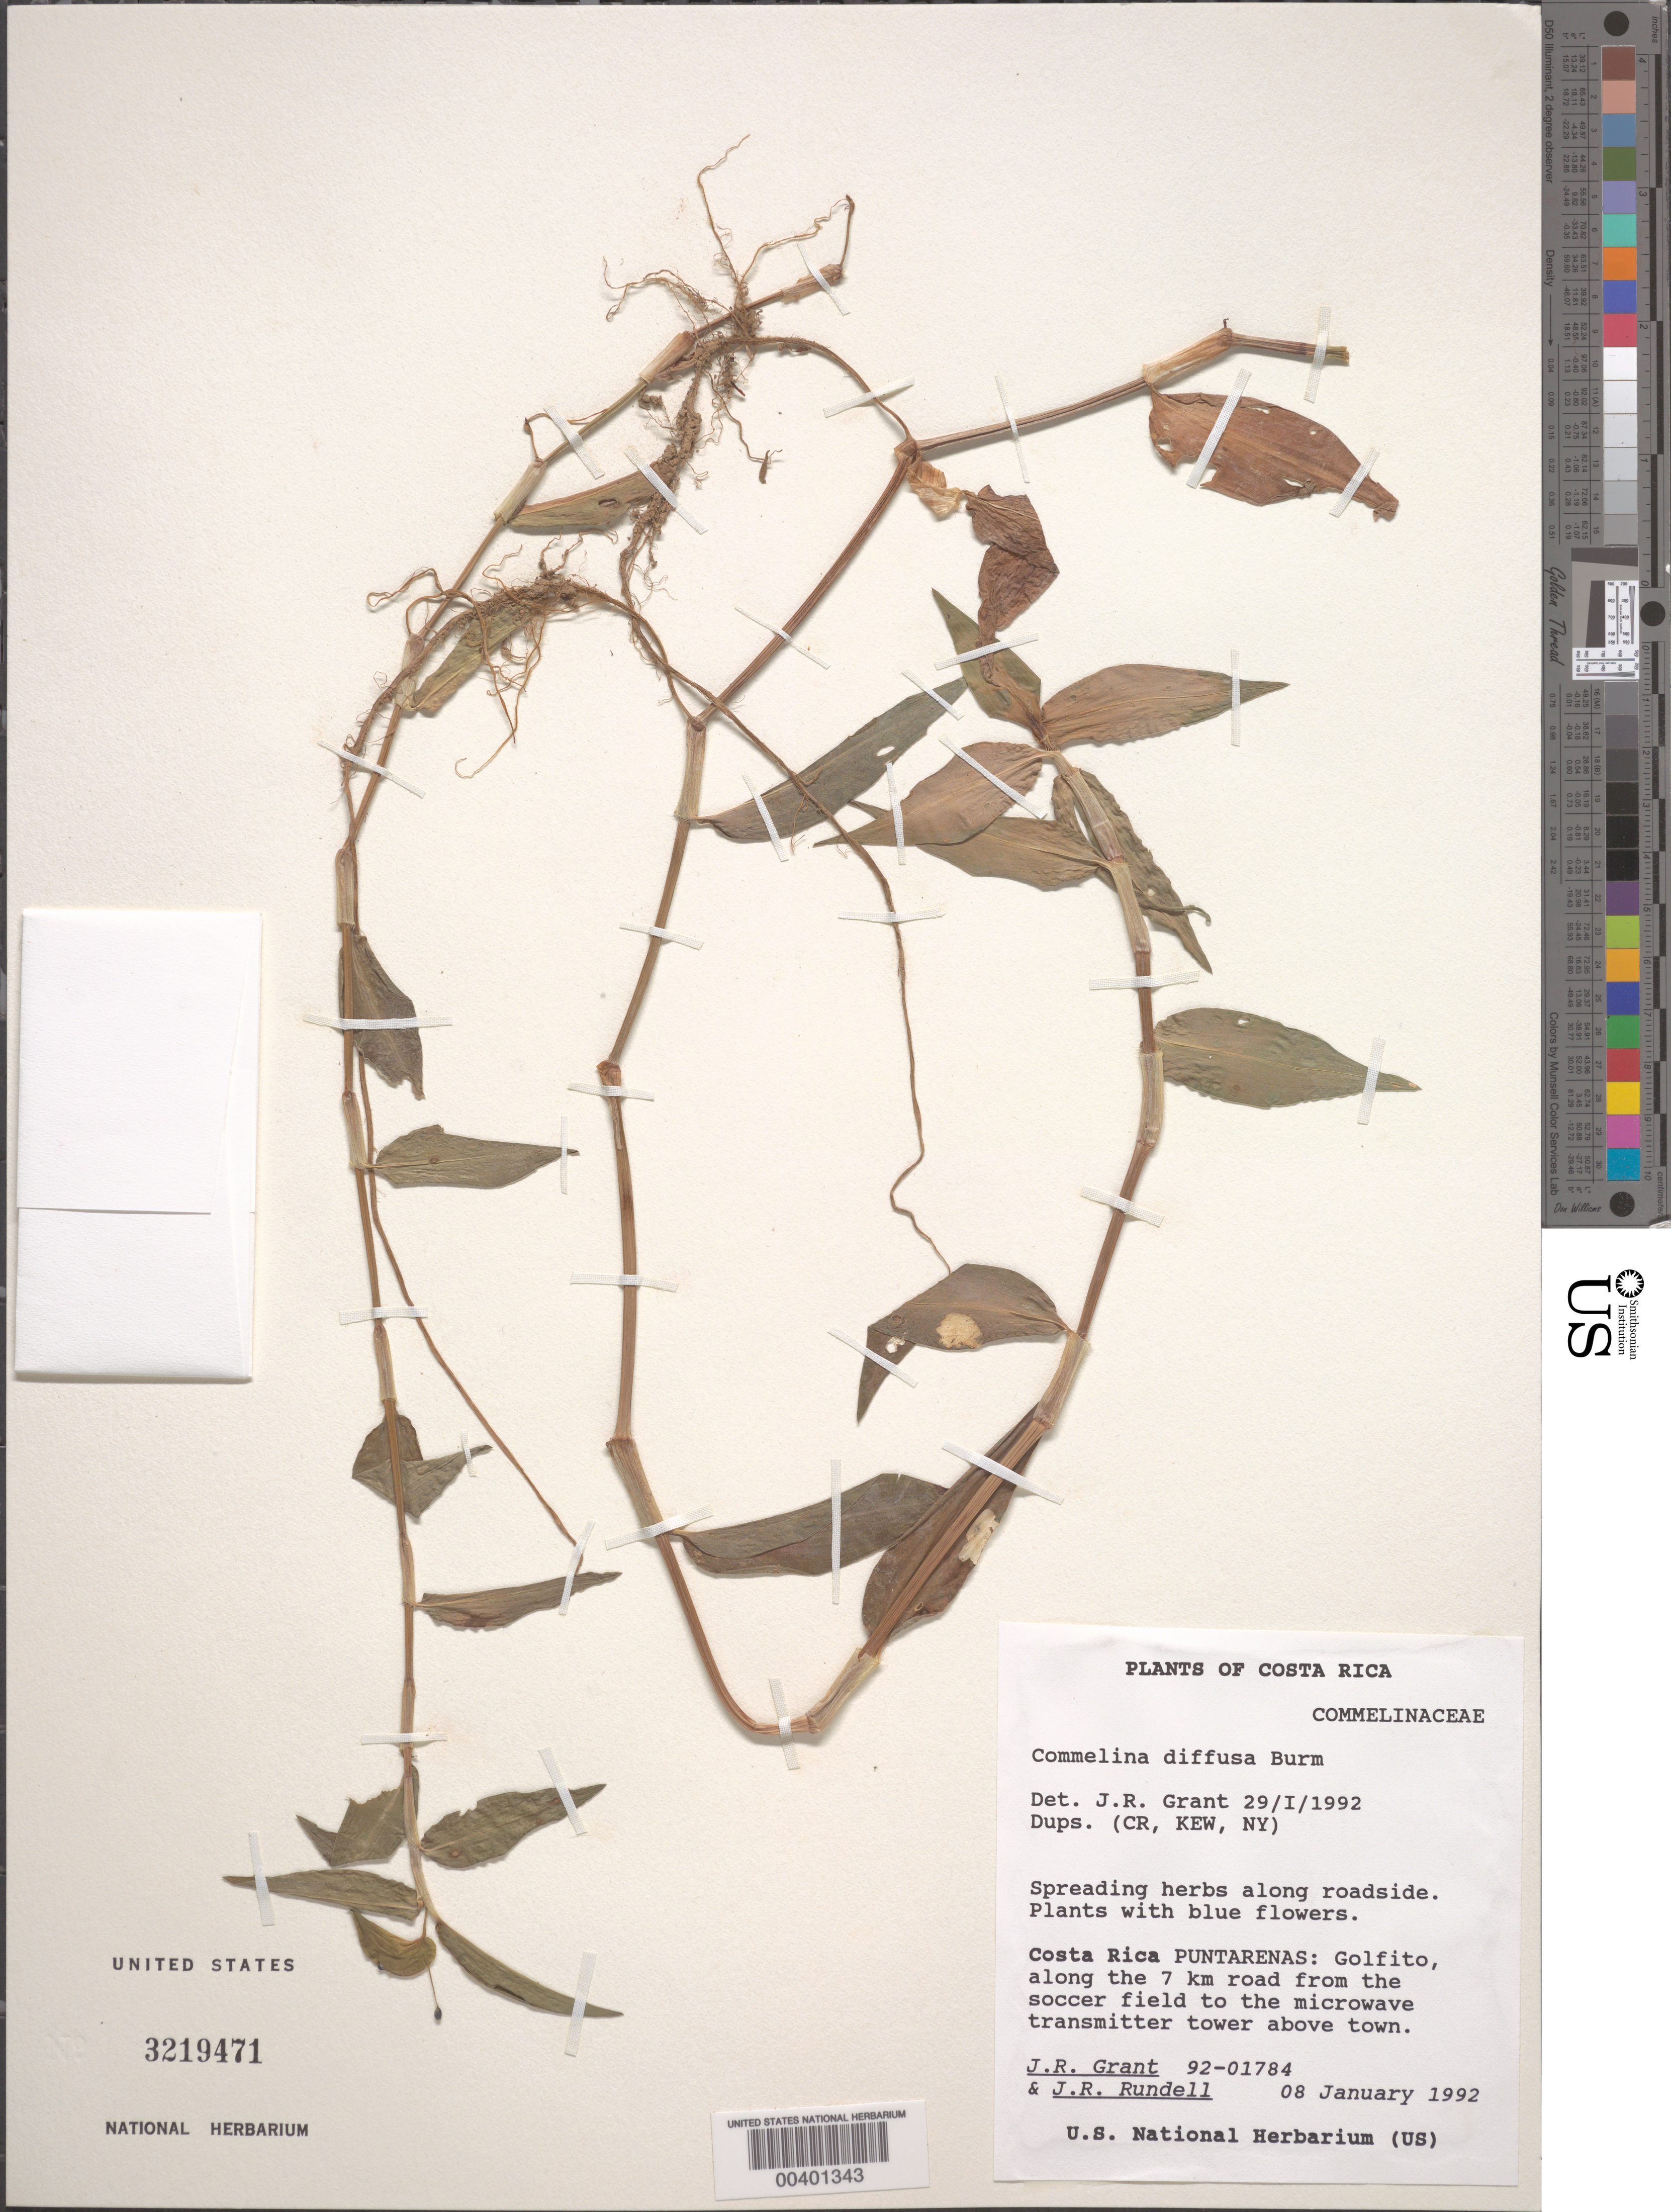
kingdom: Plantae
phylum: Tracheophyta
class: Liliopsida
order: Commelinales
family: Commelinaceae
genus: Tripogandra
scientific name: Tripogandra serrulata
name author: (Vahl) Handlos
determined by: Grant, J. R., (SWITZERLAND)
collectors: J. R. Grant & J. R. Rundell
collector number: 92-1784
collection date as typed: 08 Jan 1992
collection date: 1992-01-08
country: Costa Rica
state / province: Puntarenas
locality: Golfito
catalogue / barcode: US 3219471